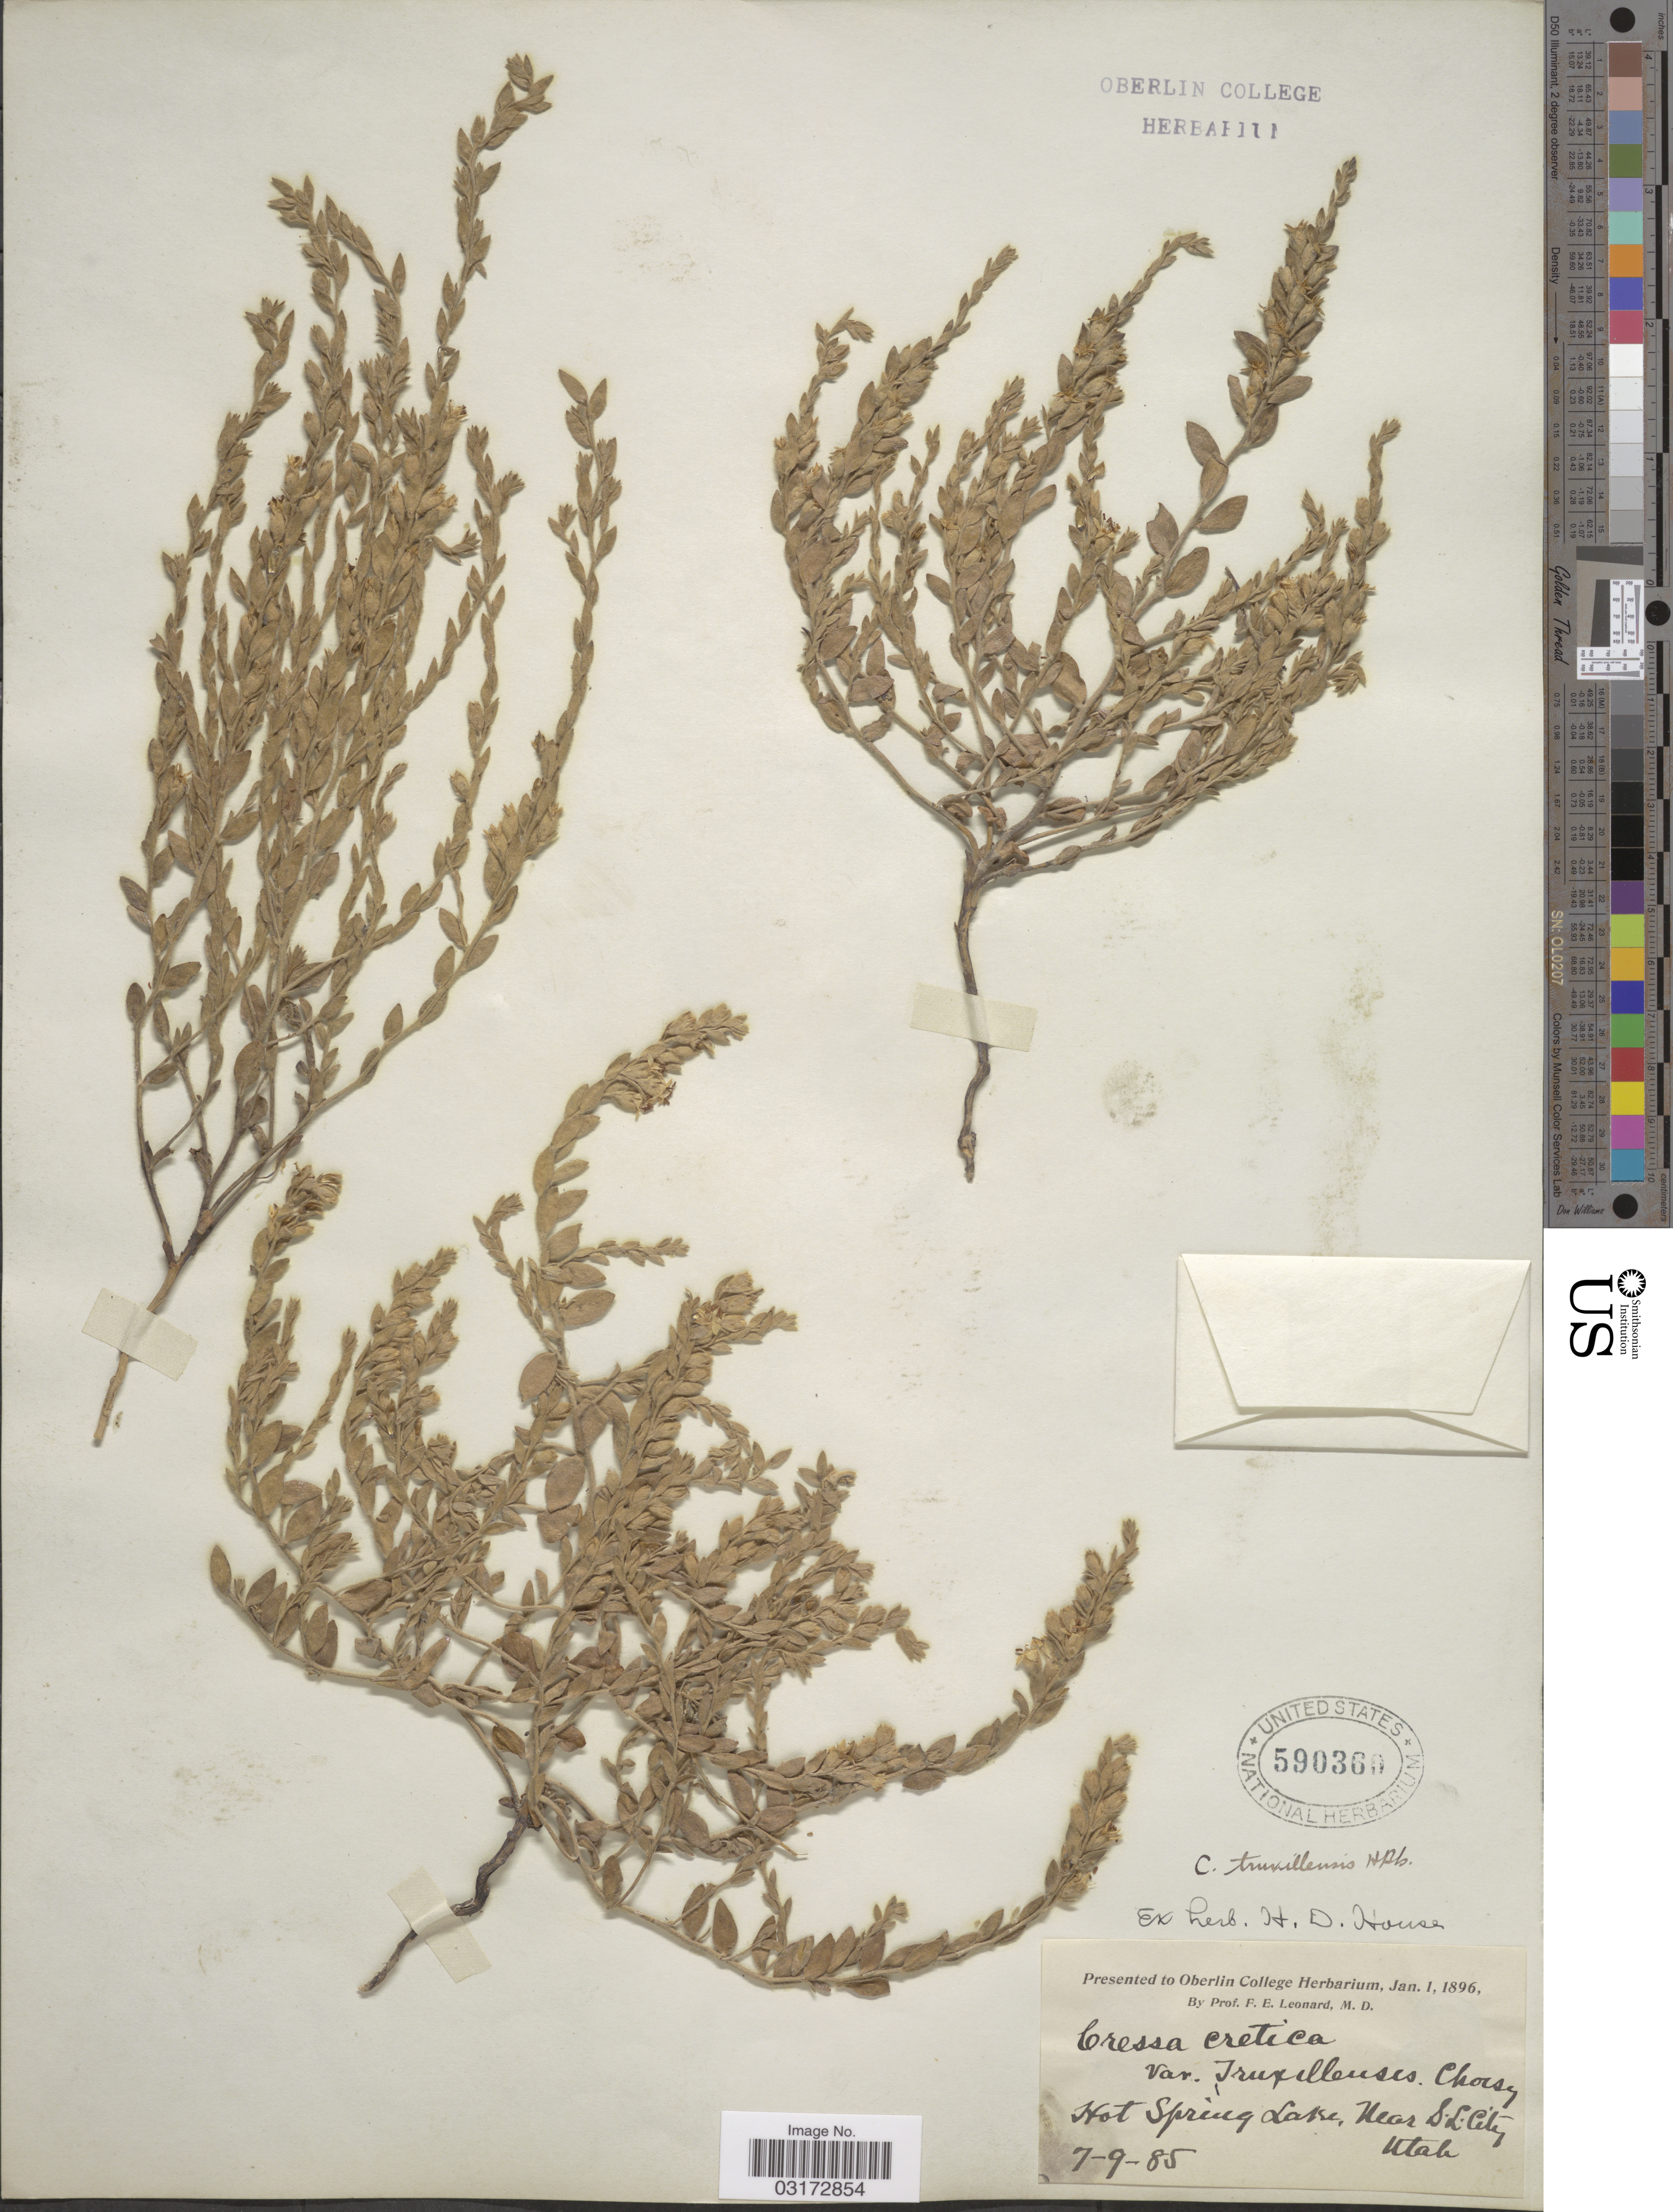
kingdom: Plantae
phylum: Tracheophyta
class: Magnoliopsida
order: Solanales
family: Convolvulaceae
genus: Cressa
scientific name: Cressa truxillensis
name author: Kunth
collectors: F. Leonard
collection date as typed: Transcribed d/m/y: 9/7/85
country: United States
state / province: Utah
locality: Hot Spring Lake, near S.L. City.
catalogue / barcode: US 590360